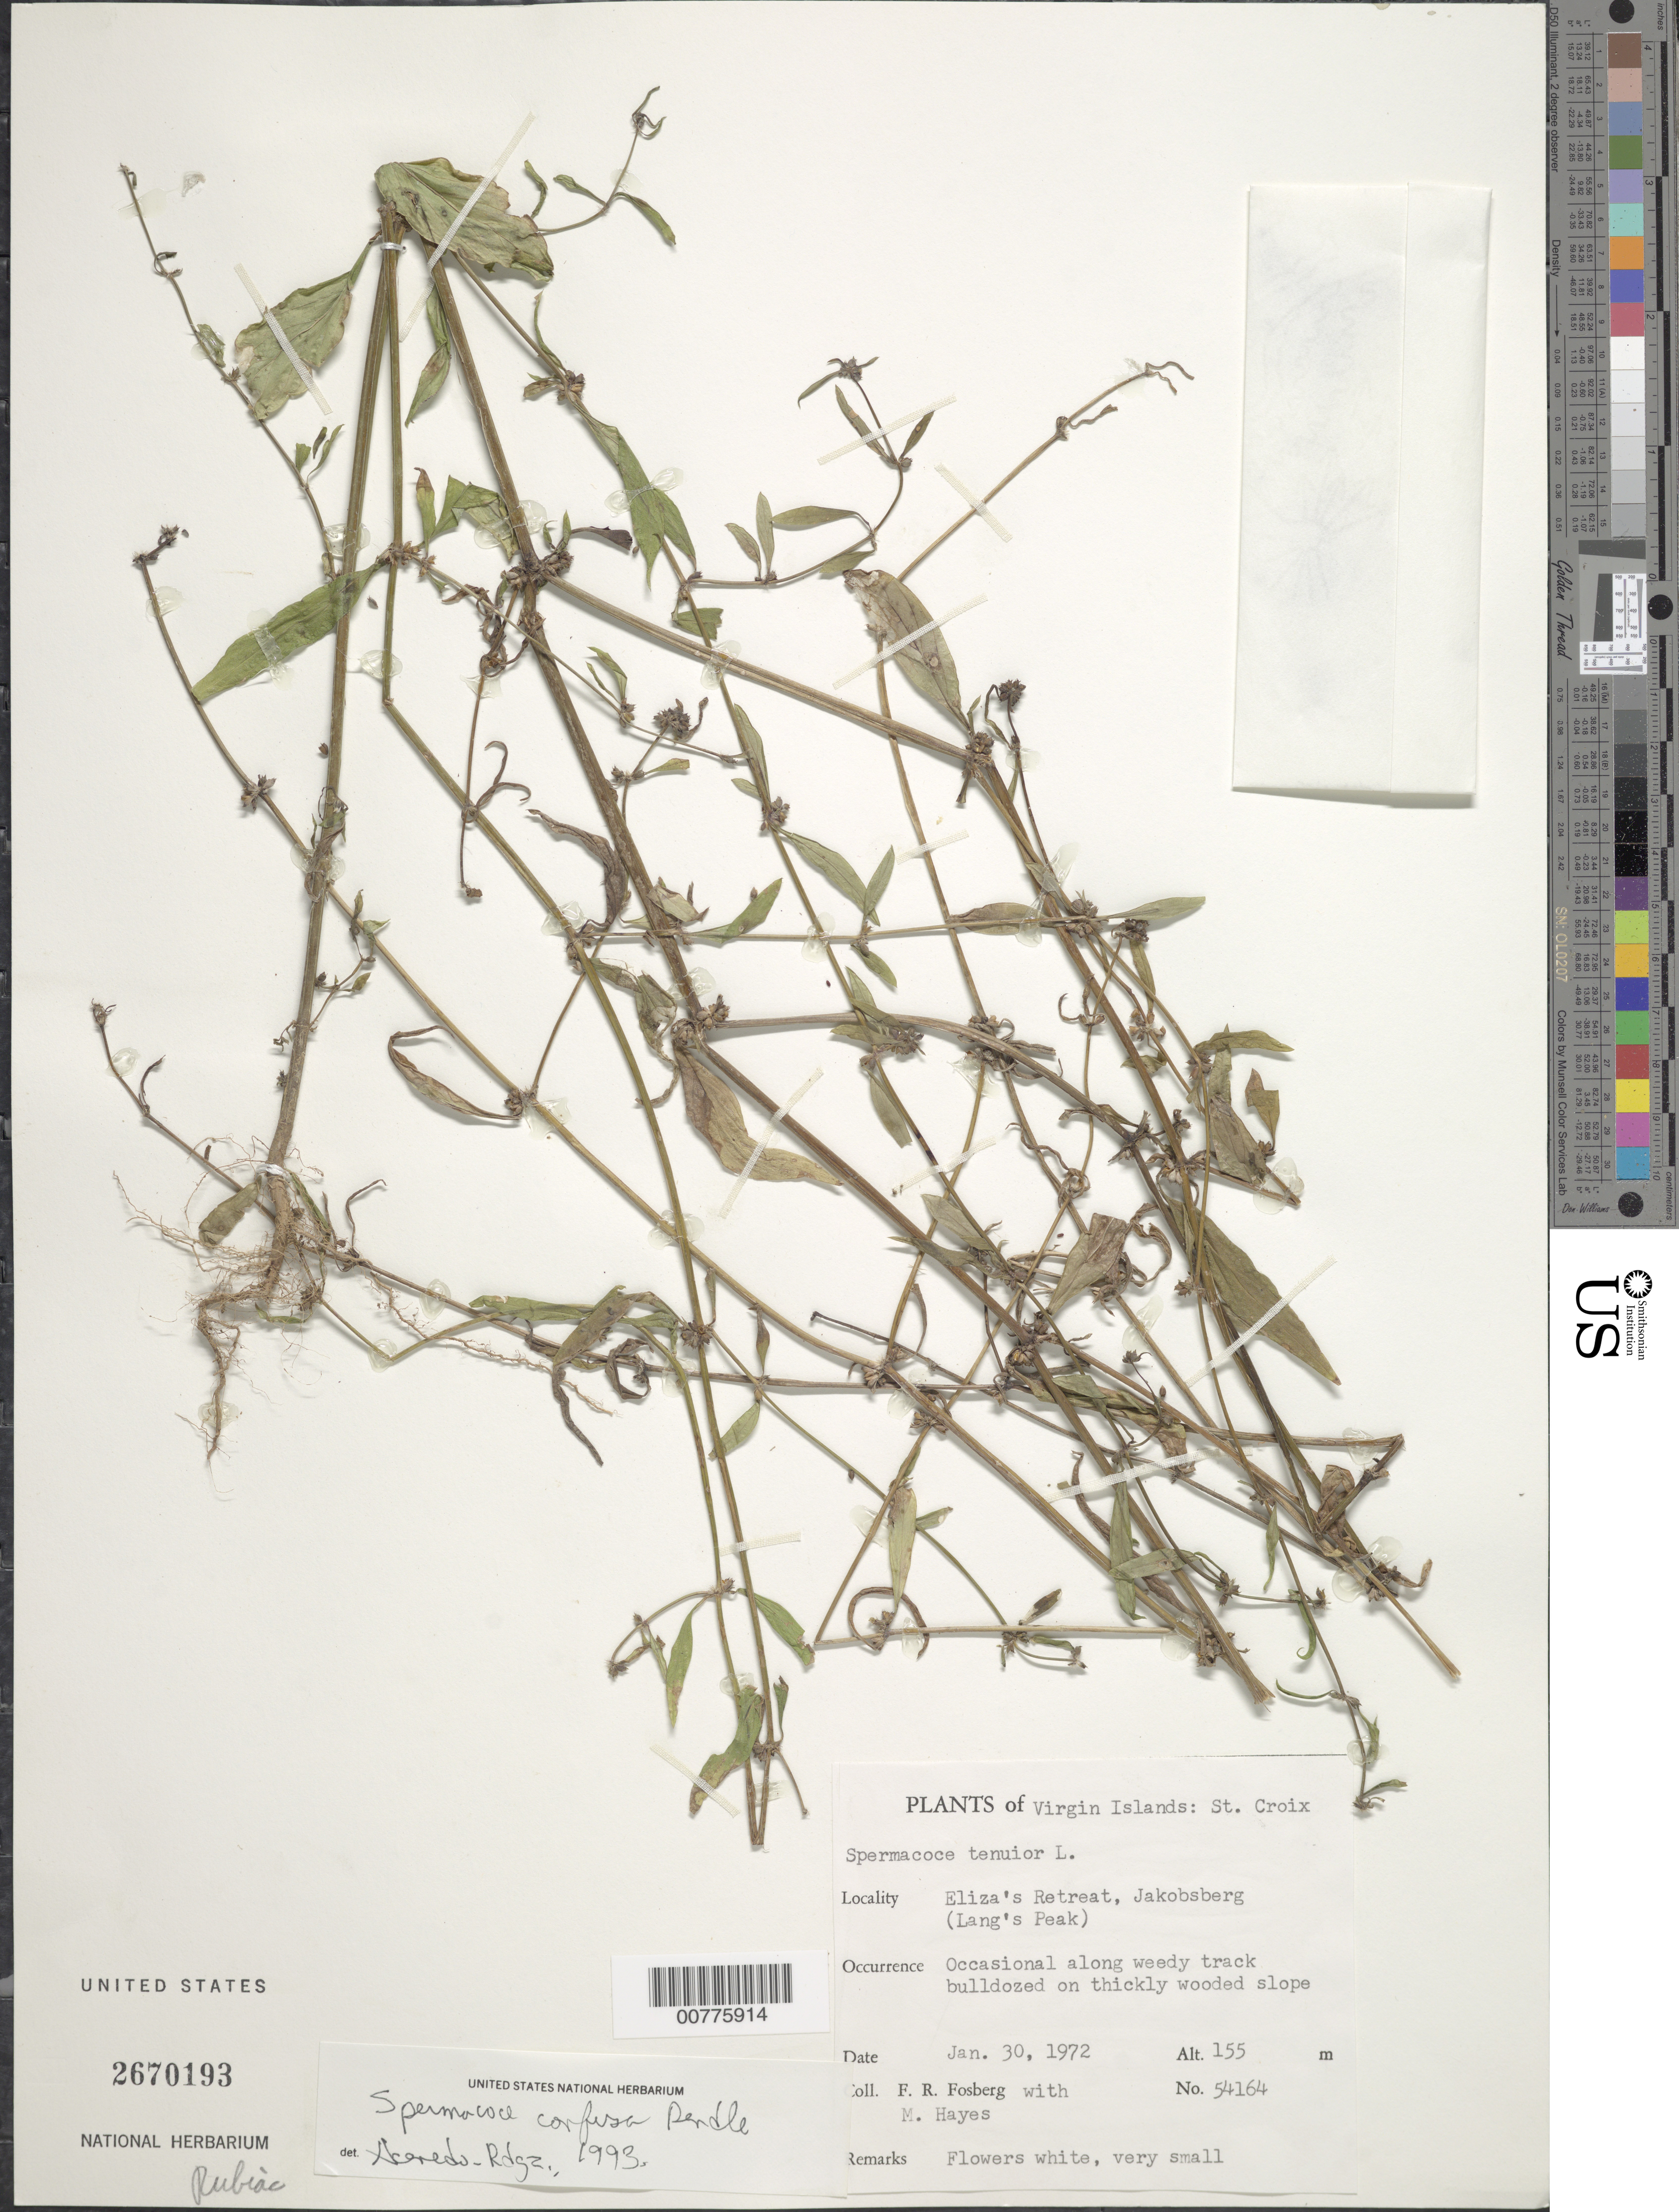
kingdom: Plantae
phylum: Tracheophyta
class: Magnoliopsida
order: Gentianales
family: Rubiaceae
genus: Spermacoce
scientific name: Spermacoce tenuior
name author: L.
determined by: Acevedo-Rodríguez, P., (BOT), Smithsonian Institution - National Museum of Natural History (UNITED STATES)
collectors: F. R. Fosberg & M. Hayes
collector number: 54164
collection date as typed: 30 Jan 1972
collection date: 1972-01-30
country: U.S. Virgin Islands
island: St. Croix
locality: Eliza's Retreat, Jakobsberg (Lang's Peak)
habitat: Occasional along weedy track bulldozed on thickly wooded slope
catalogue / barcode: US 2670193